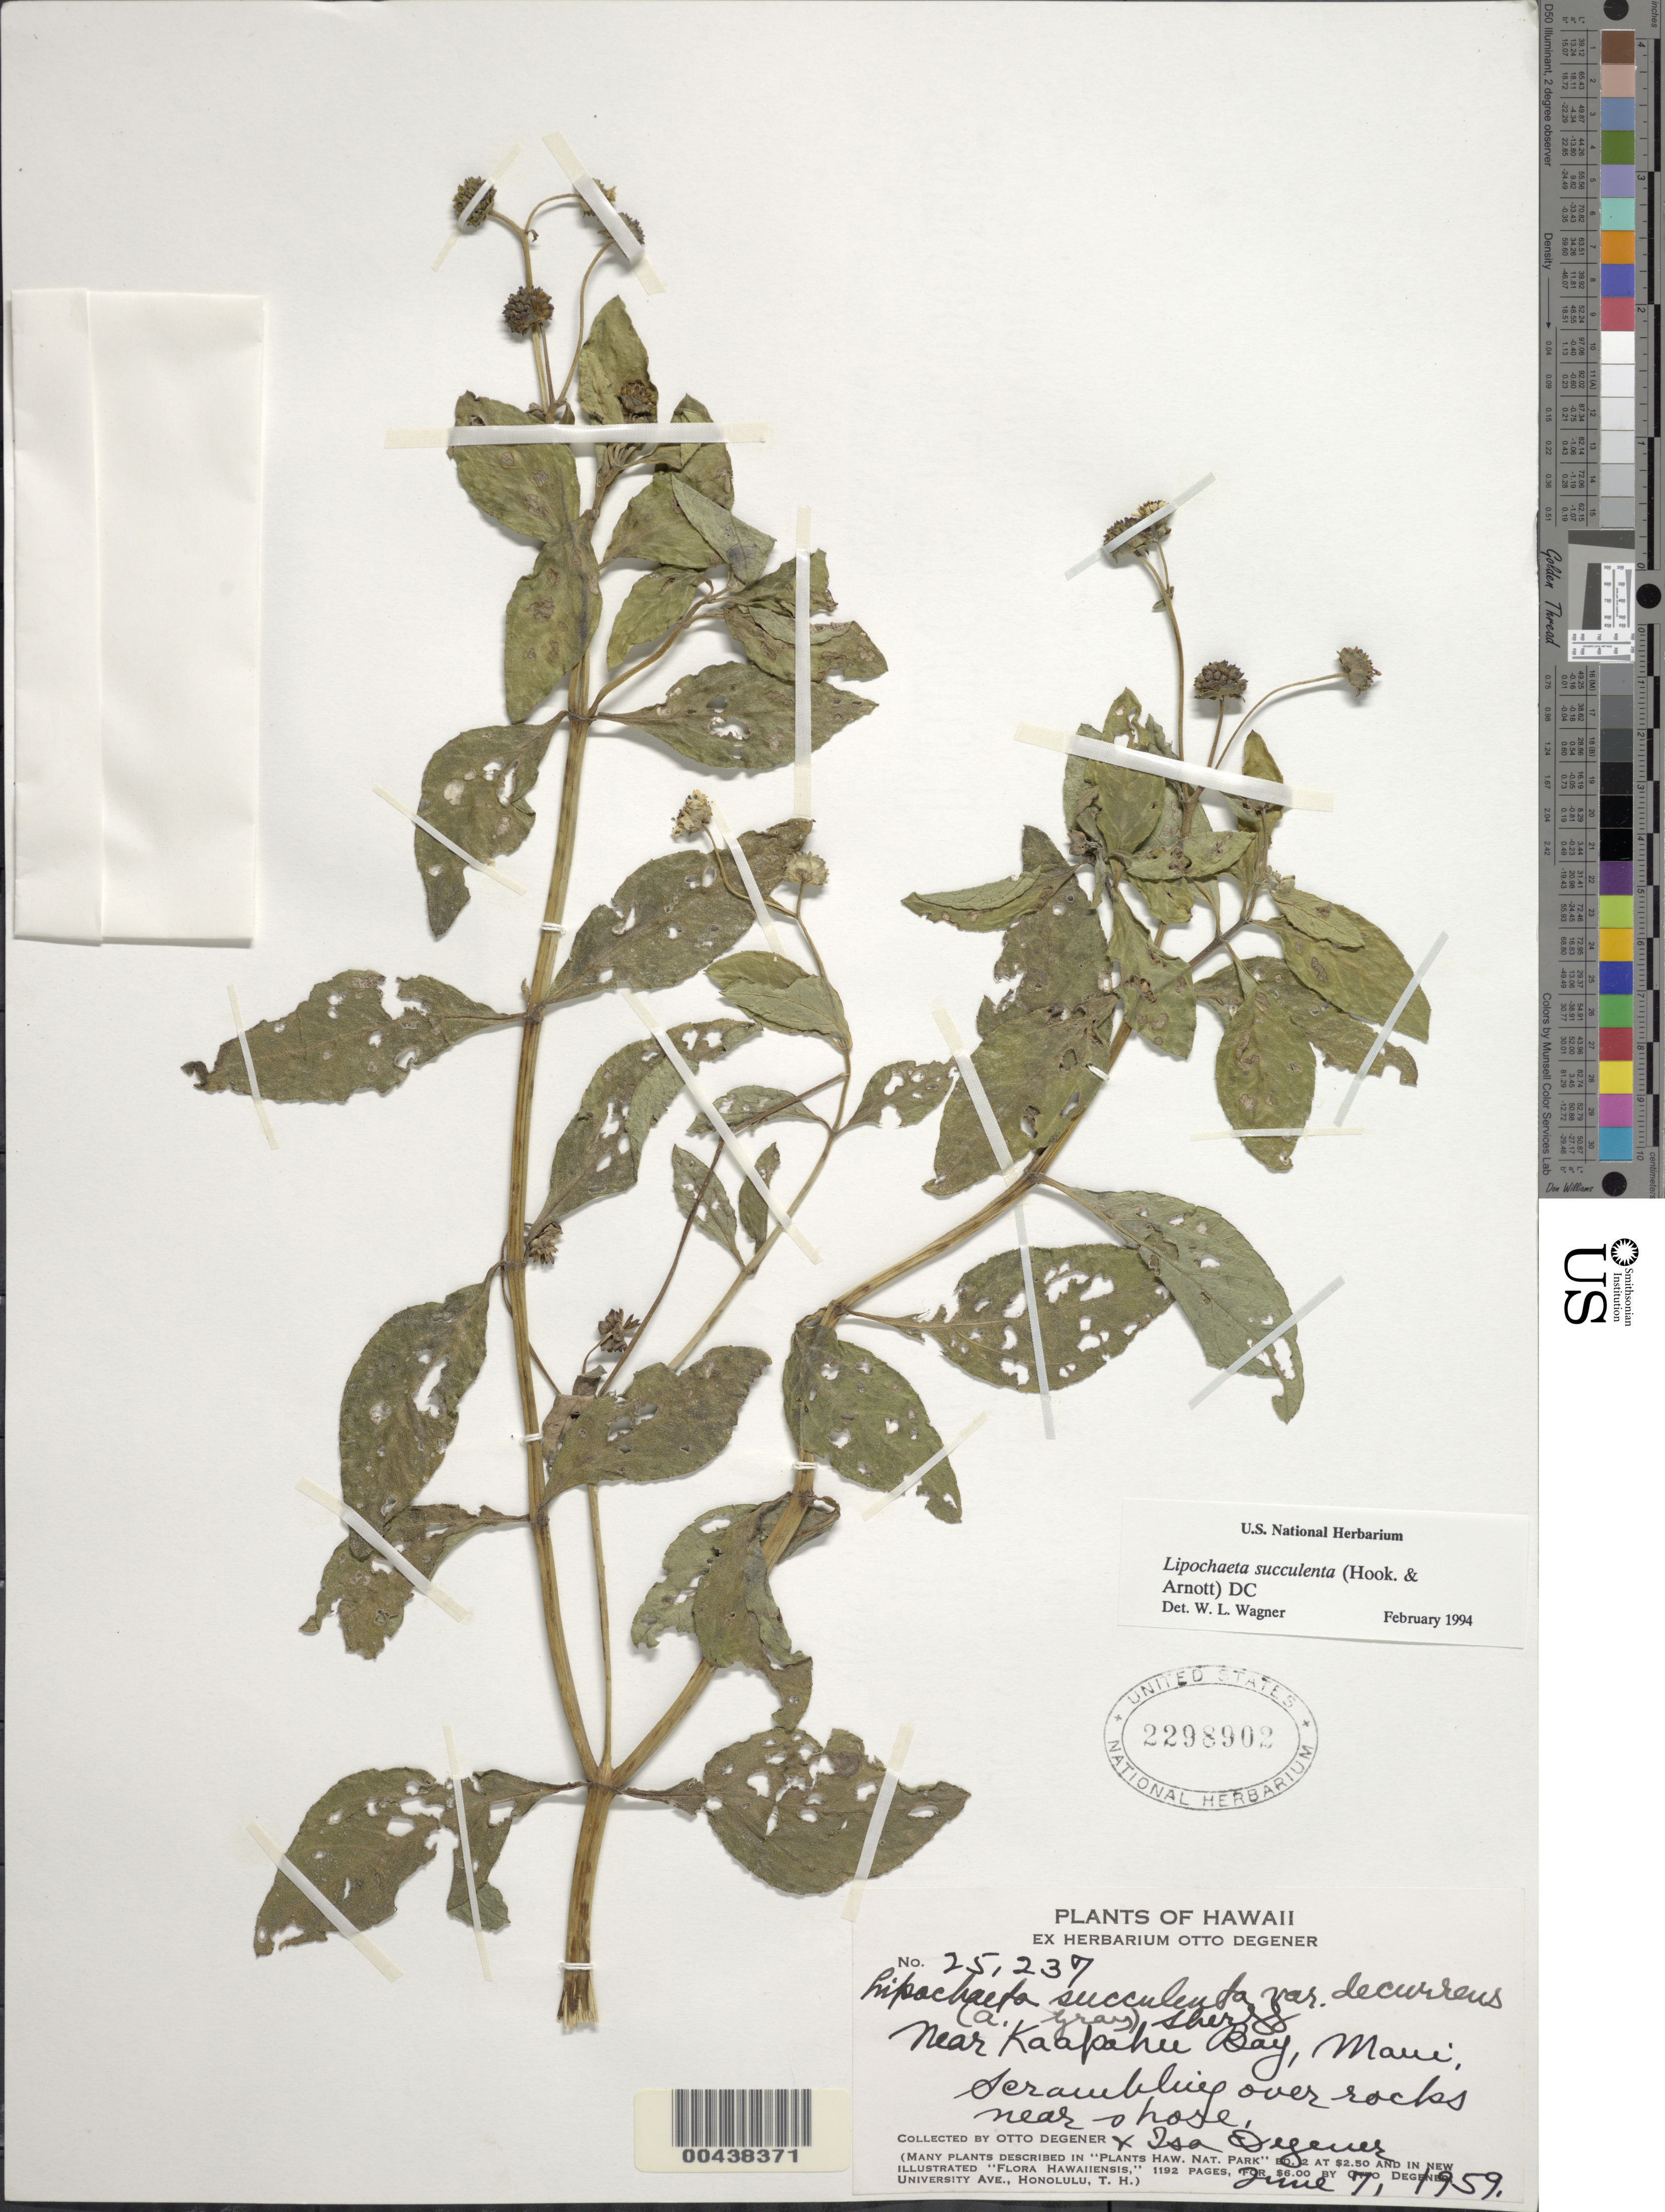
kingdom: Plantae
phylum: Tracheophyta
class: Magnoliopsida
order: Asterales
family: Asteraceae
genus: Lipochaeta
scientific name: Lipochaeta succulenta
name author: (Hook. & Arn.) DC.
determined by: Wagner, W. L., (BOT), Smithsonian Institution - National Museum of Natural History (UNITED STATES)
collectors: O. Degener & I. Degener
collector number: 25237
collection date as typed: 7 Jun 1959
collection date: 1959-06-07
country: United States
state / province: Hawaii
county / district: Maui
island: Maui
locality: Near Kaapahu Bay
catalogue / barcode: US 2298902